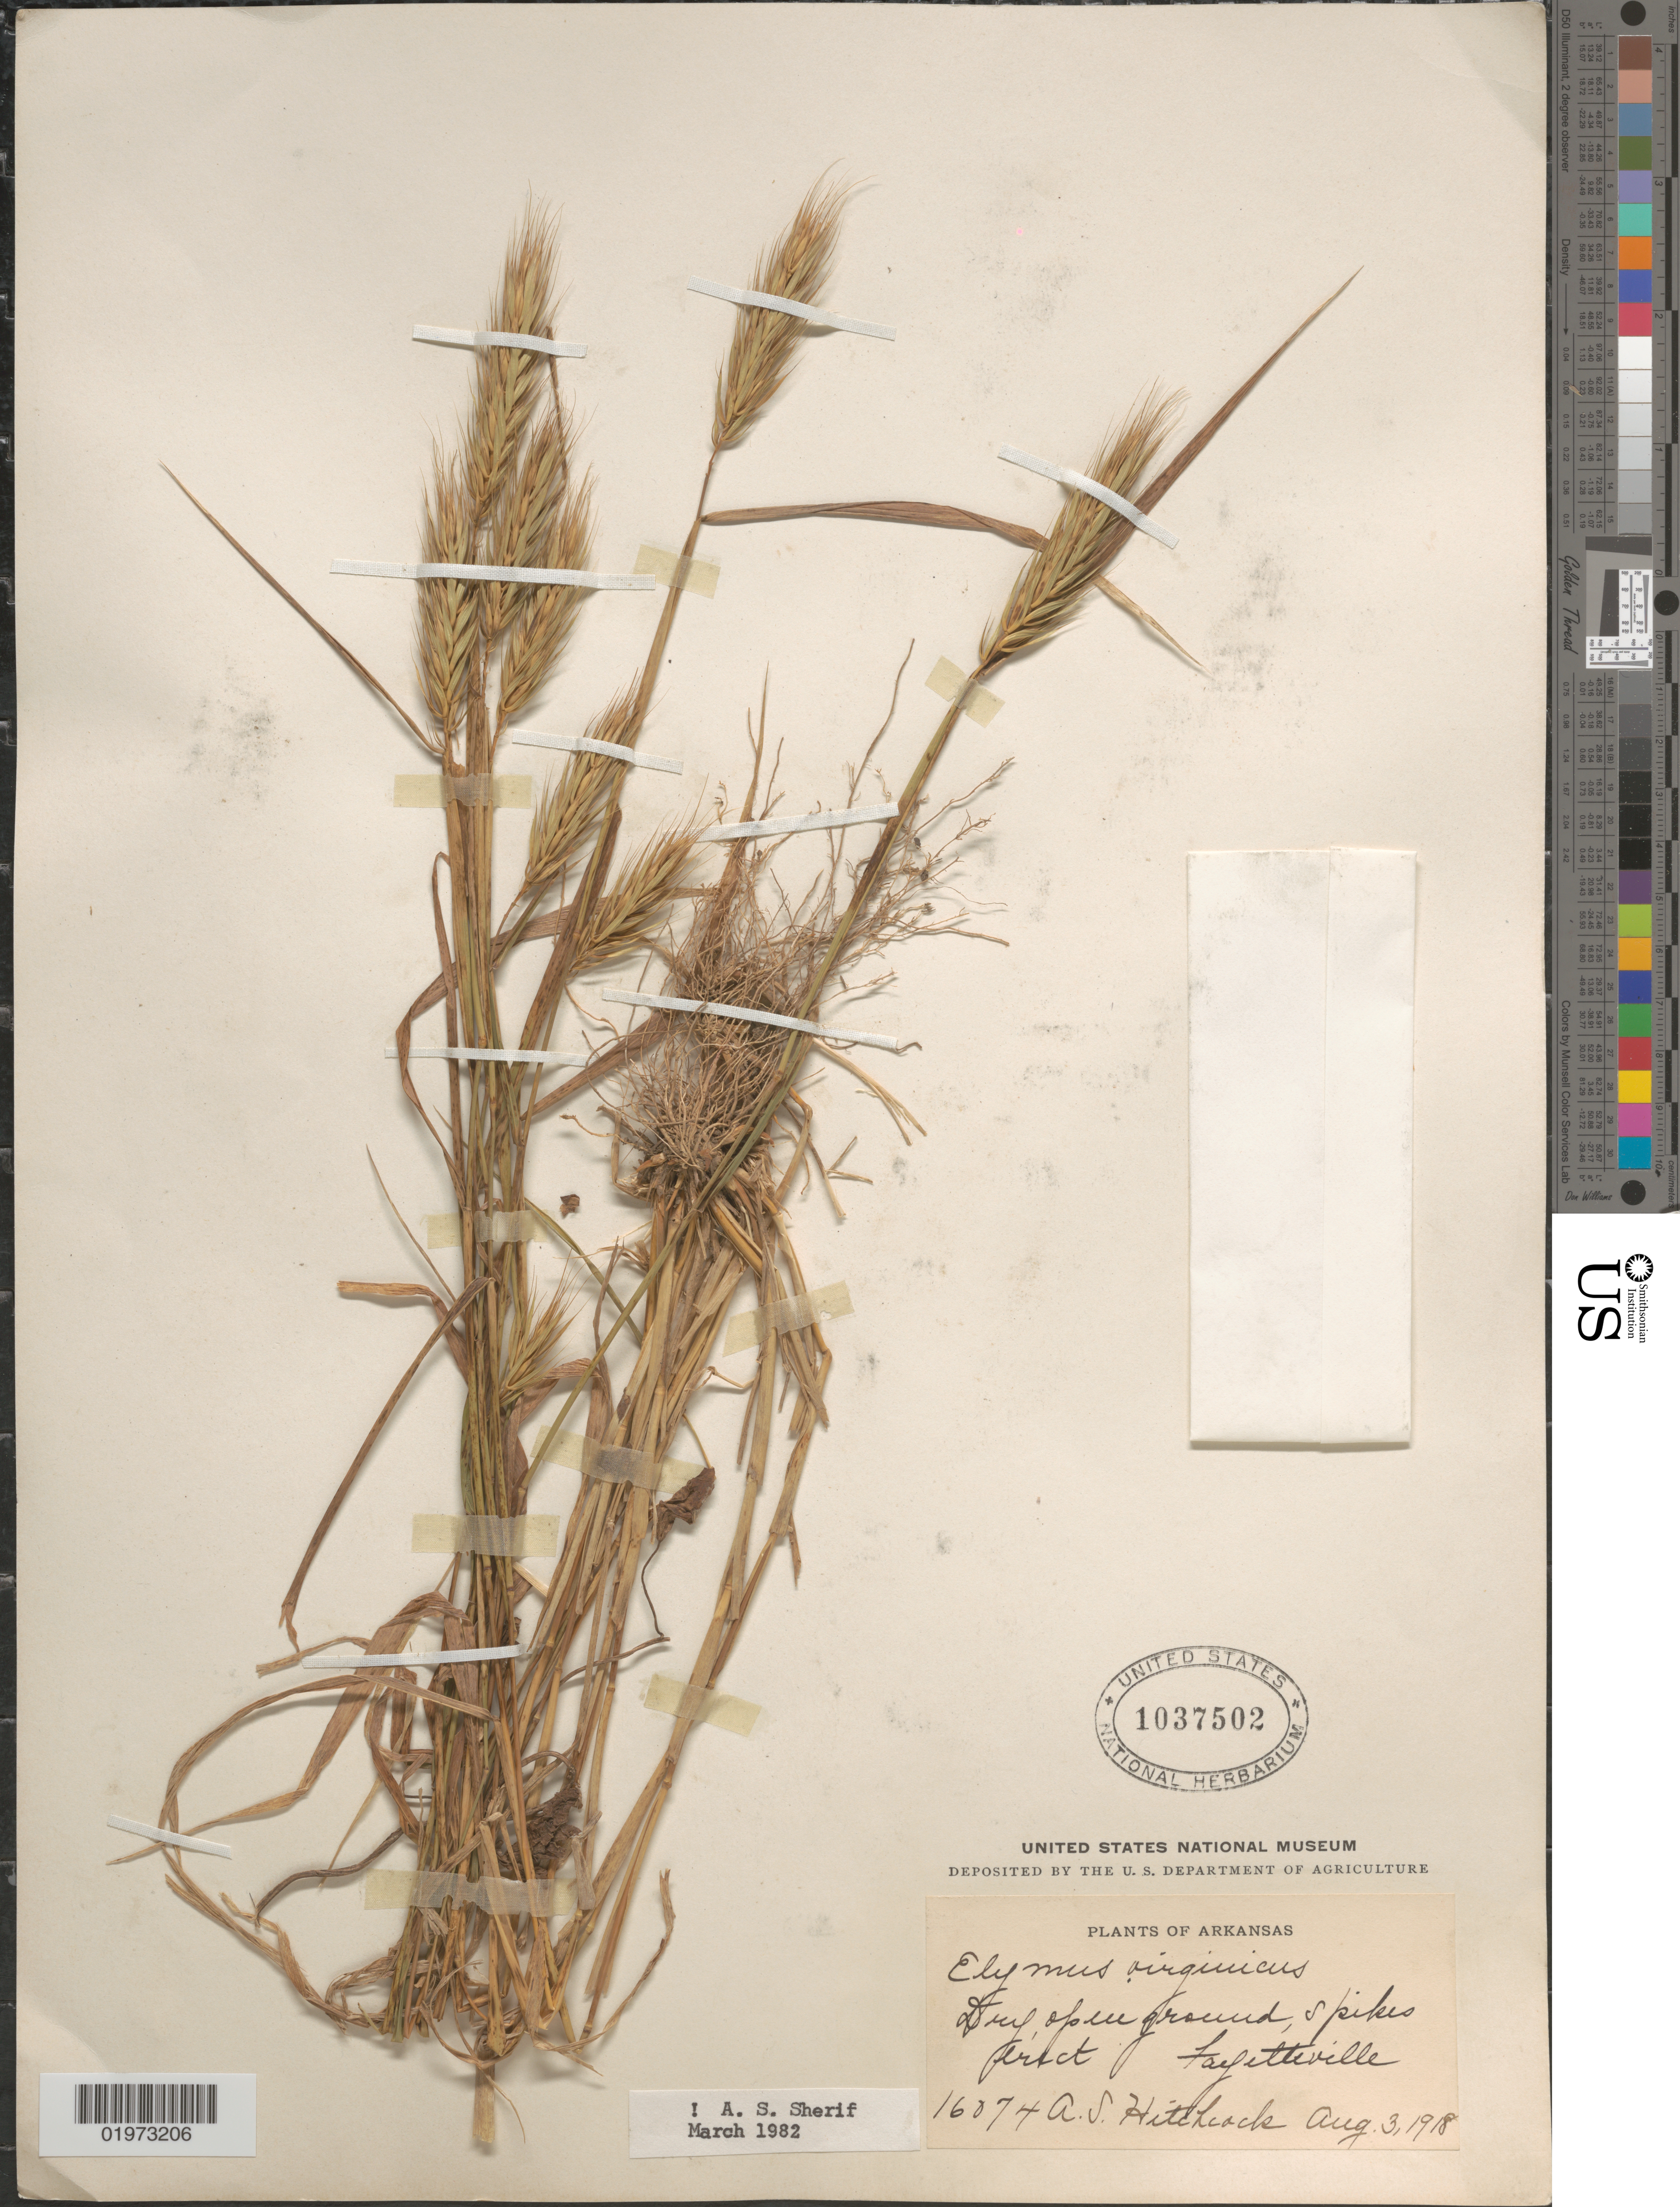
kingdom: Plantae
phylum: Tracheophyta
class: Liliopsida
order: Poales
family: Poaceae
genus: Elymus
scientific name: Elymus virginicus var. virginicus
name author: L.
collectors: A. S. Hitchcock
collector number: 16074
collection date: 1918-08-03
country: United States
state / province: Arkansas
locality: Fayetteville.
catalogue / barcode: US 1037502